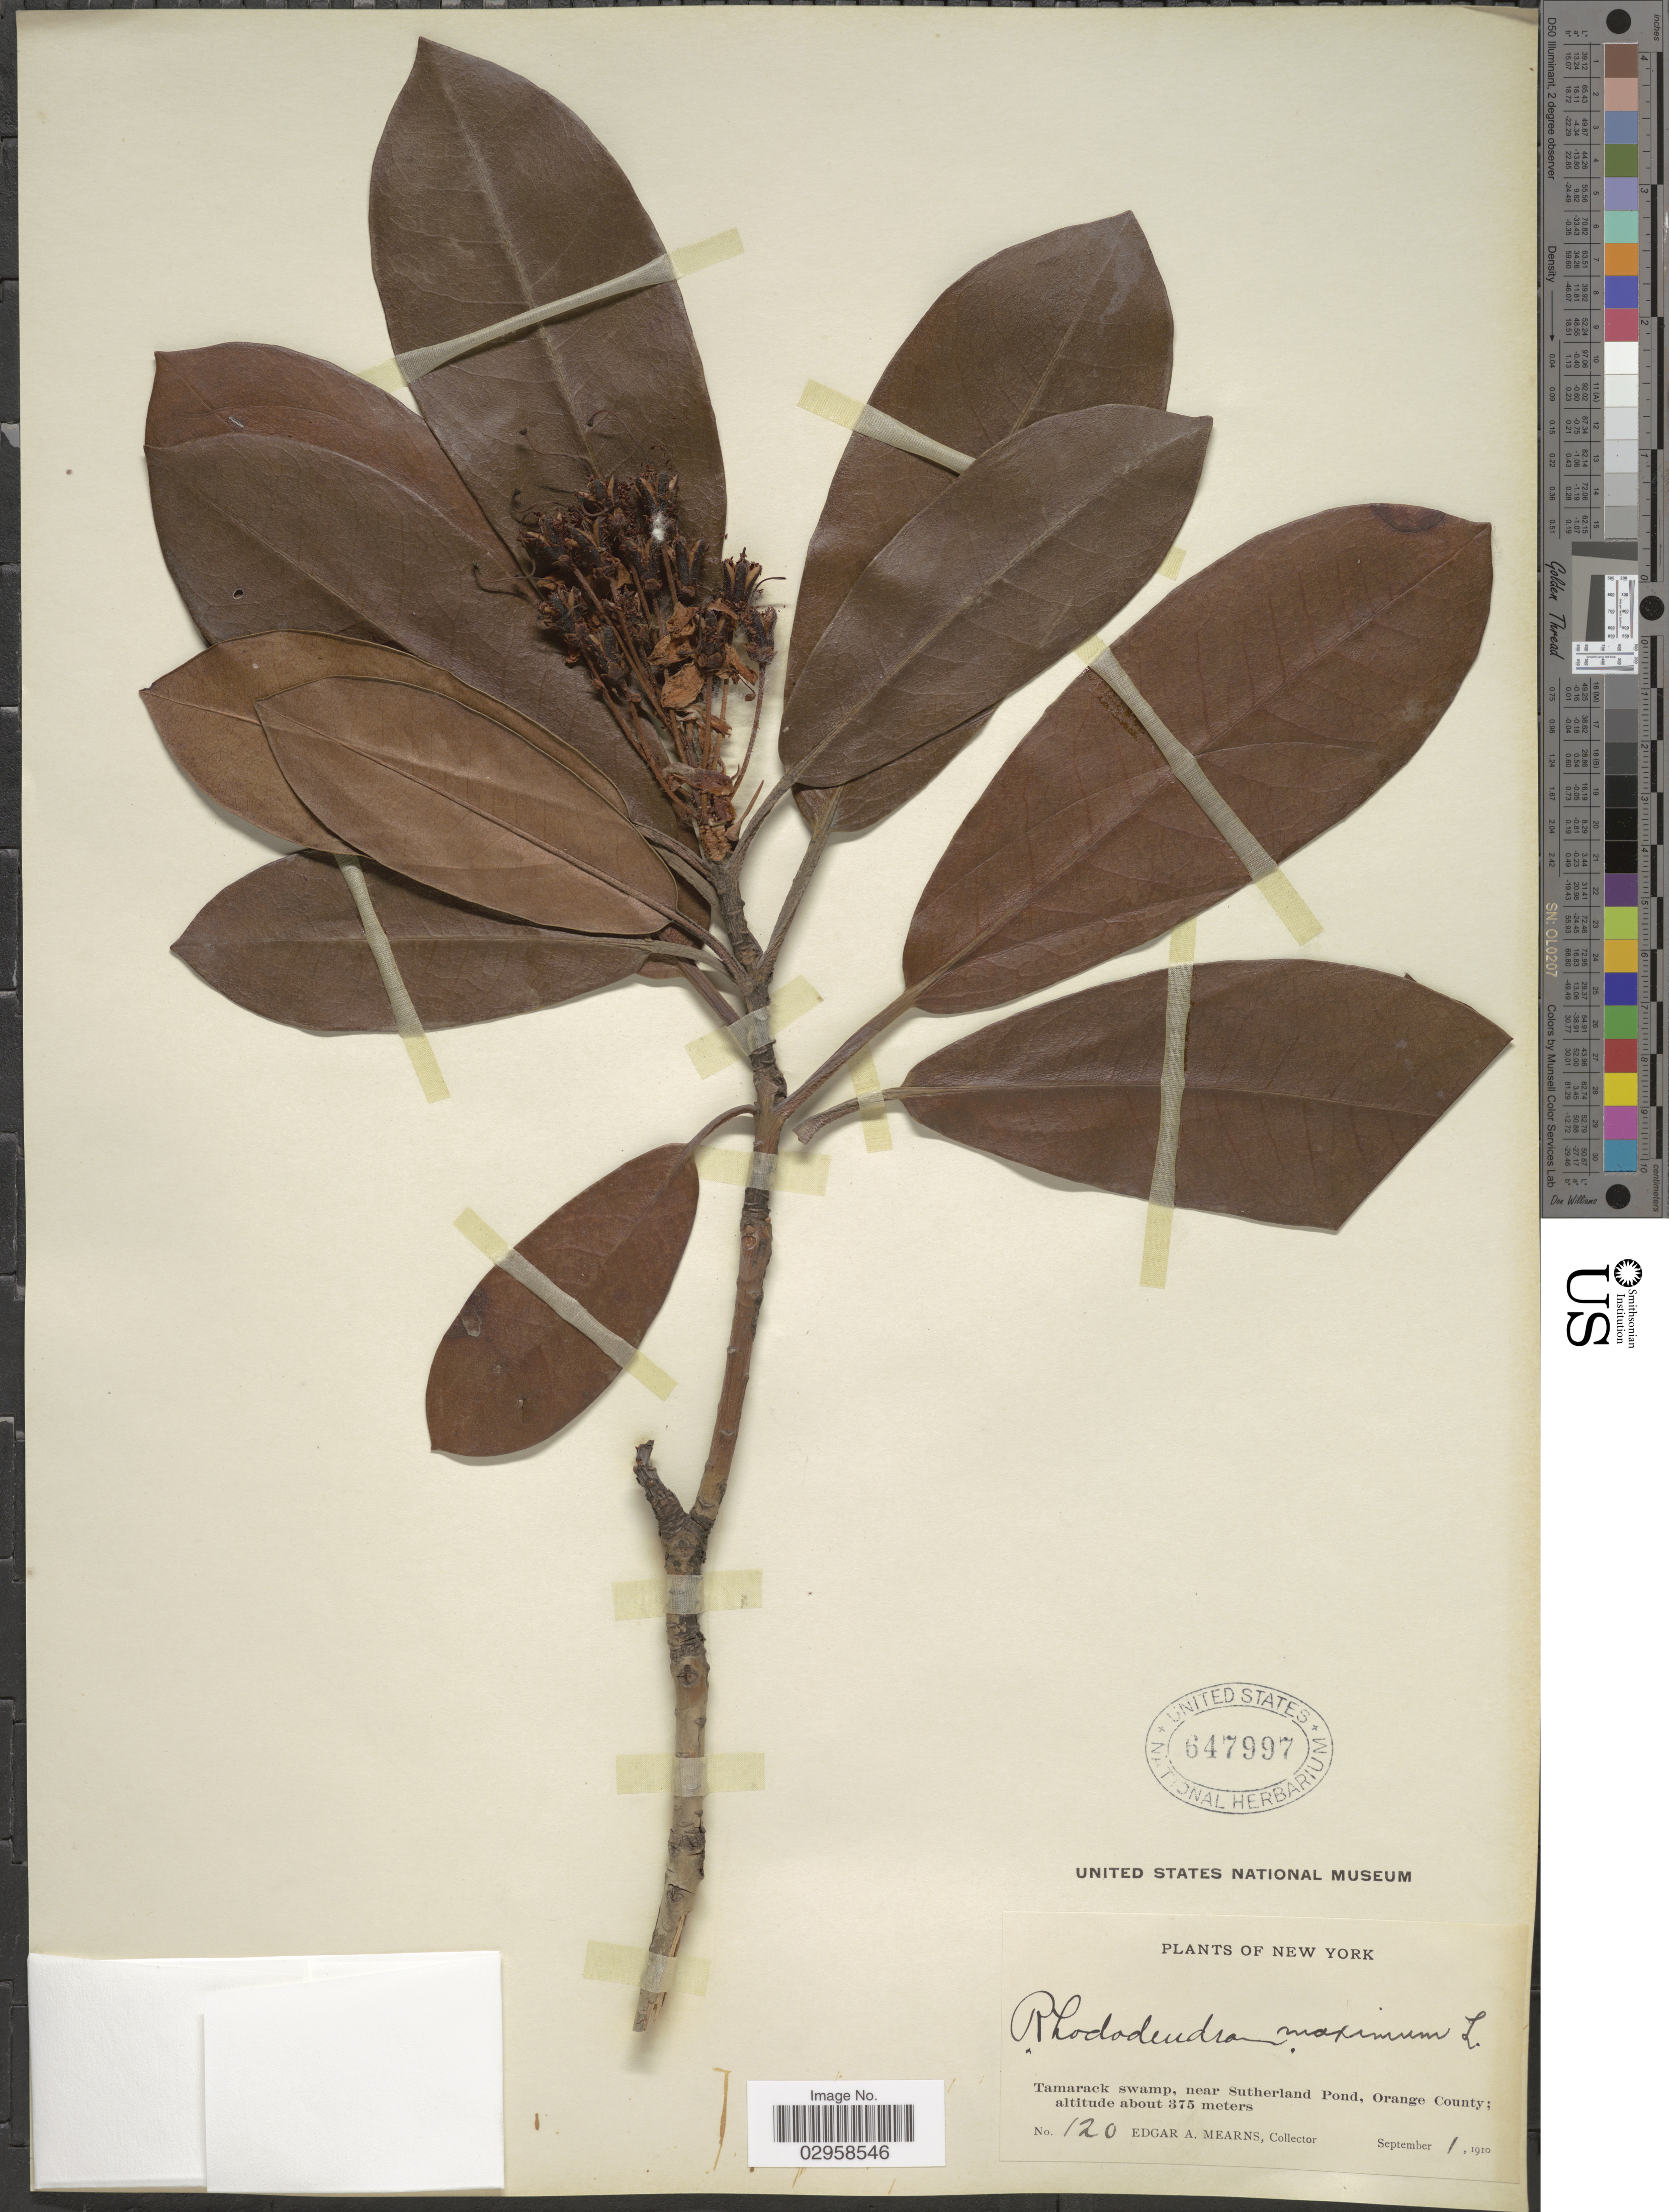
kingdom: Plantae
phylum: Tracheophyta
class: Magnoliopsida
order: Ericales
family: Ericaceae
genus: Rhododendron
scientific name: Rhododendron maximum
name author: L.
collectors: E. A. Mearns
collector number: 120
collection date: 1910-09-01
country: United States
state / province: New York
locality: Tamarack swamp, near Sutherland Pond, Orange County.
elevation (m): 375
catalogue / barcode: US 647997